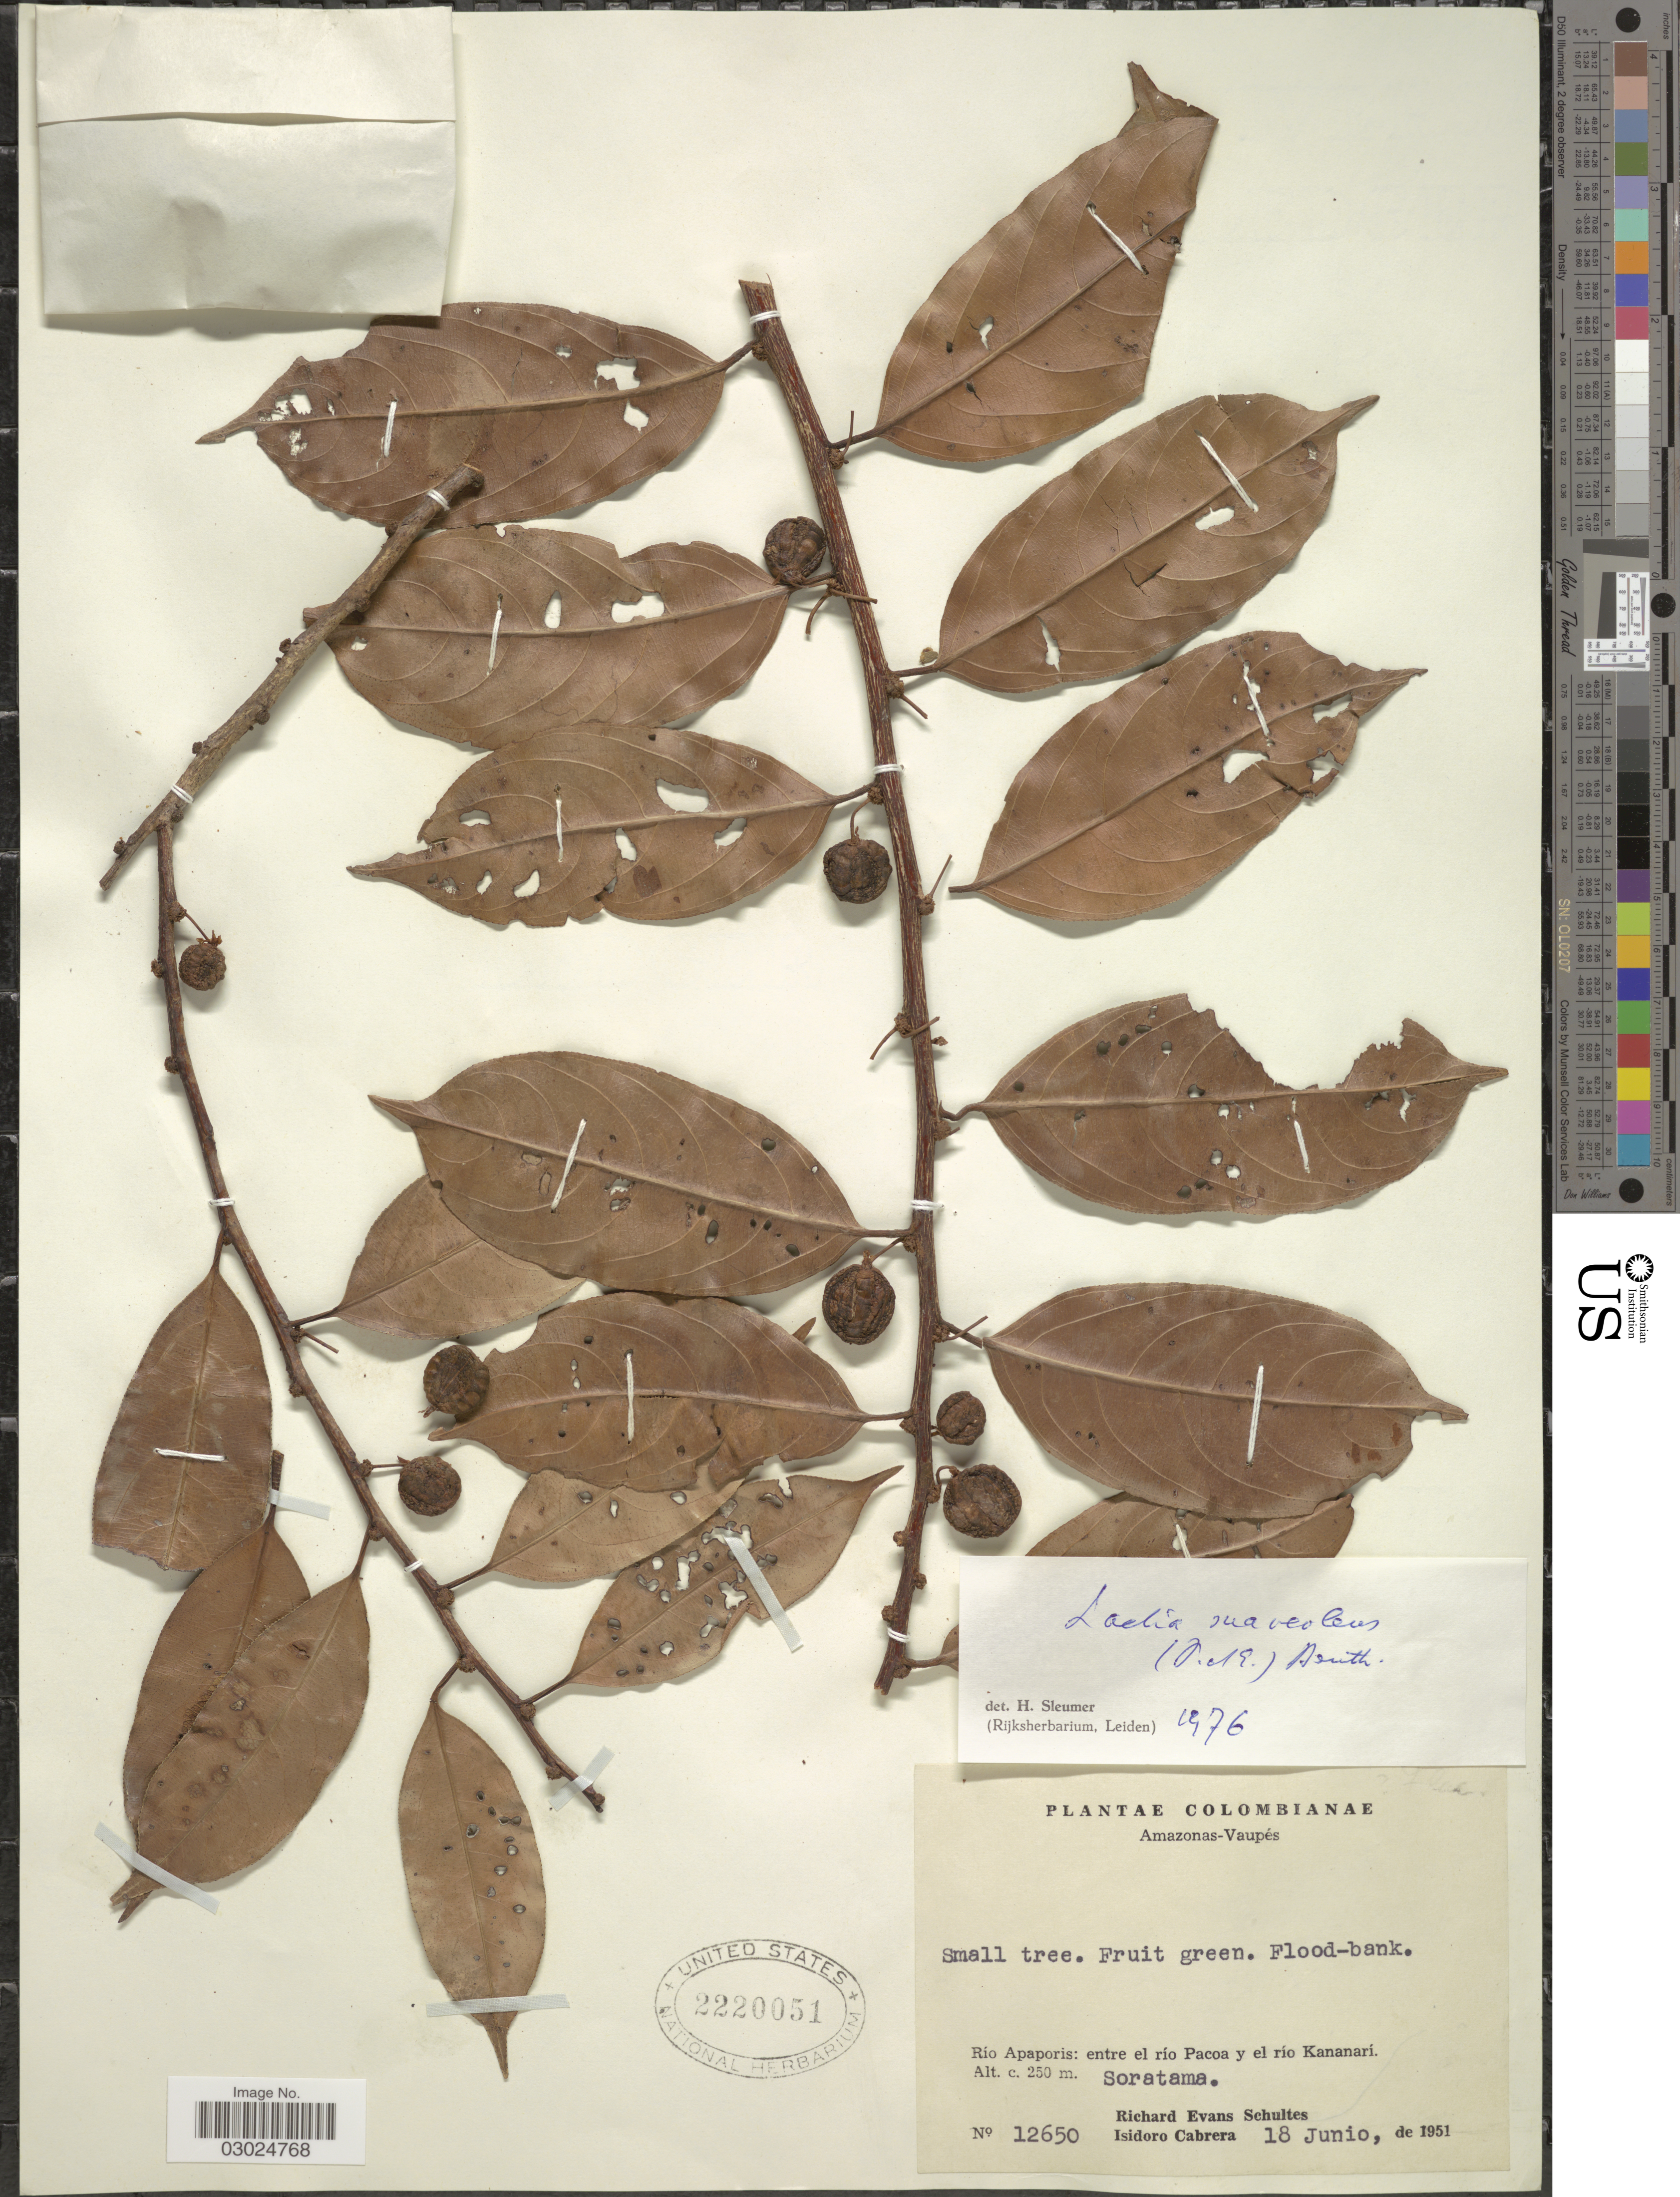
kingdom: Plantae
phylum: Tracheophyta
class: Magnoliopsida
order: Malpighiales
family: Salicaceae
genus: Laetia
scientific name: Laetia suaveolens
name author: (Poepp.) Benth.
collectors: R. E. Schultes & I. Cabrera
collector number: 12650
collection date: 1951-06-18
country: Colombia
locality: Amazonas-Vaupés, Río Apaporis: entre el río Pacoa y el río Kananari. Soratama.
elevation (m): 250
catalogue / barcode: US 2220051